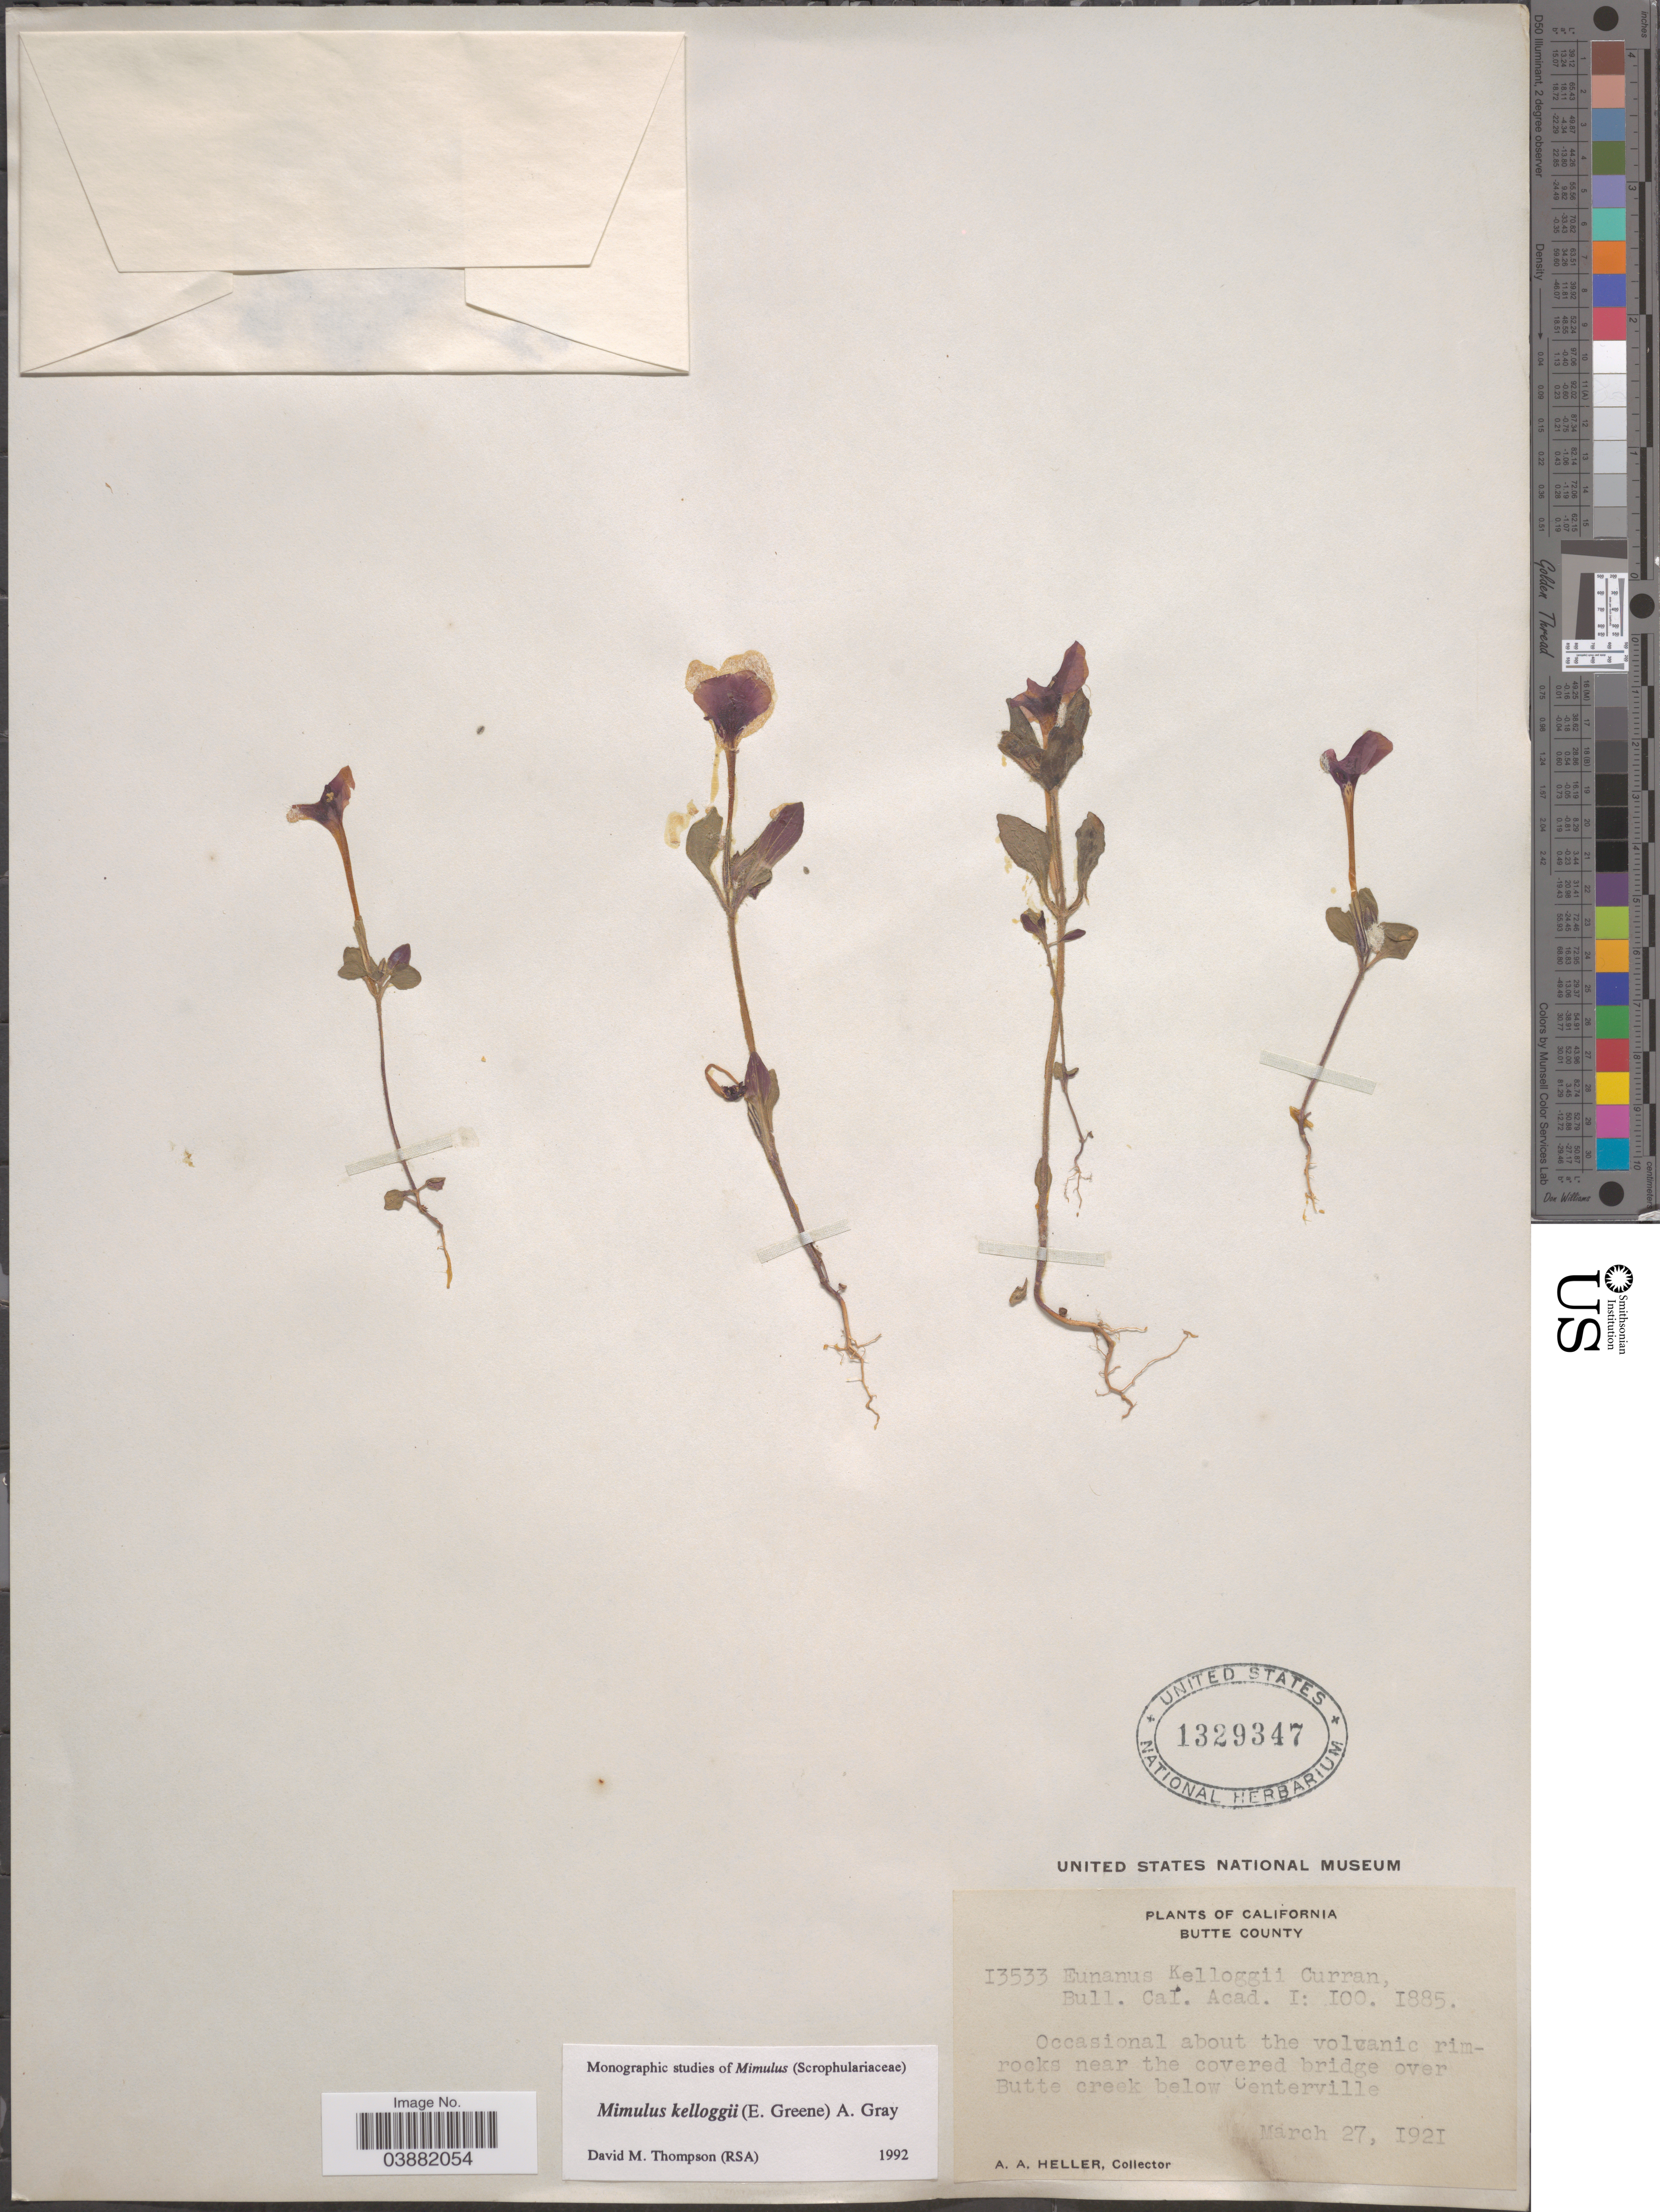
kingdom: Plantae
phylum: Tracheophyta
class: Magnoliopsida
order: Lamiales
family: Phrymaceae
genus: Mimulus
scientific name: Mimulus kelloggii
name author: (Curran ex Greene) Curran ex A. Gray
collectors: A. A. Heller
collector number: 13533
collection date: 1921-03-27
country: United States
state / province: California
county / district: Butte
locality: Butte County. Near the covered bridge over Butte creek below Centerville.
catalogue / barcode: US 1329347